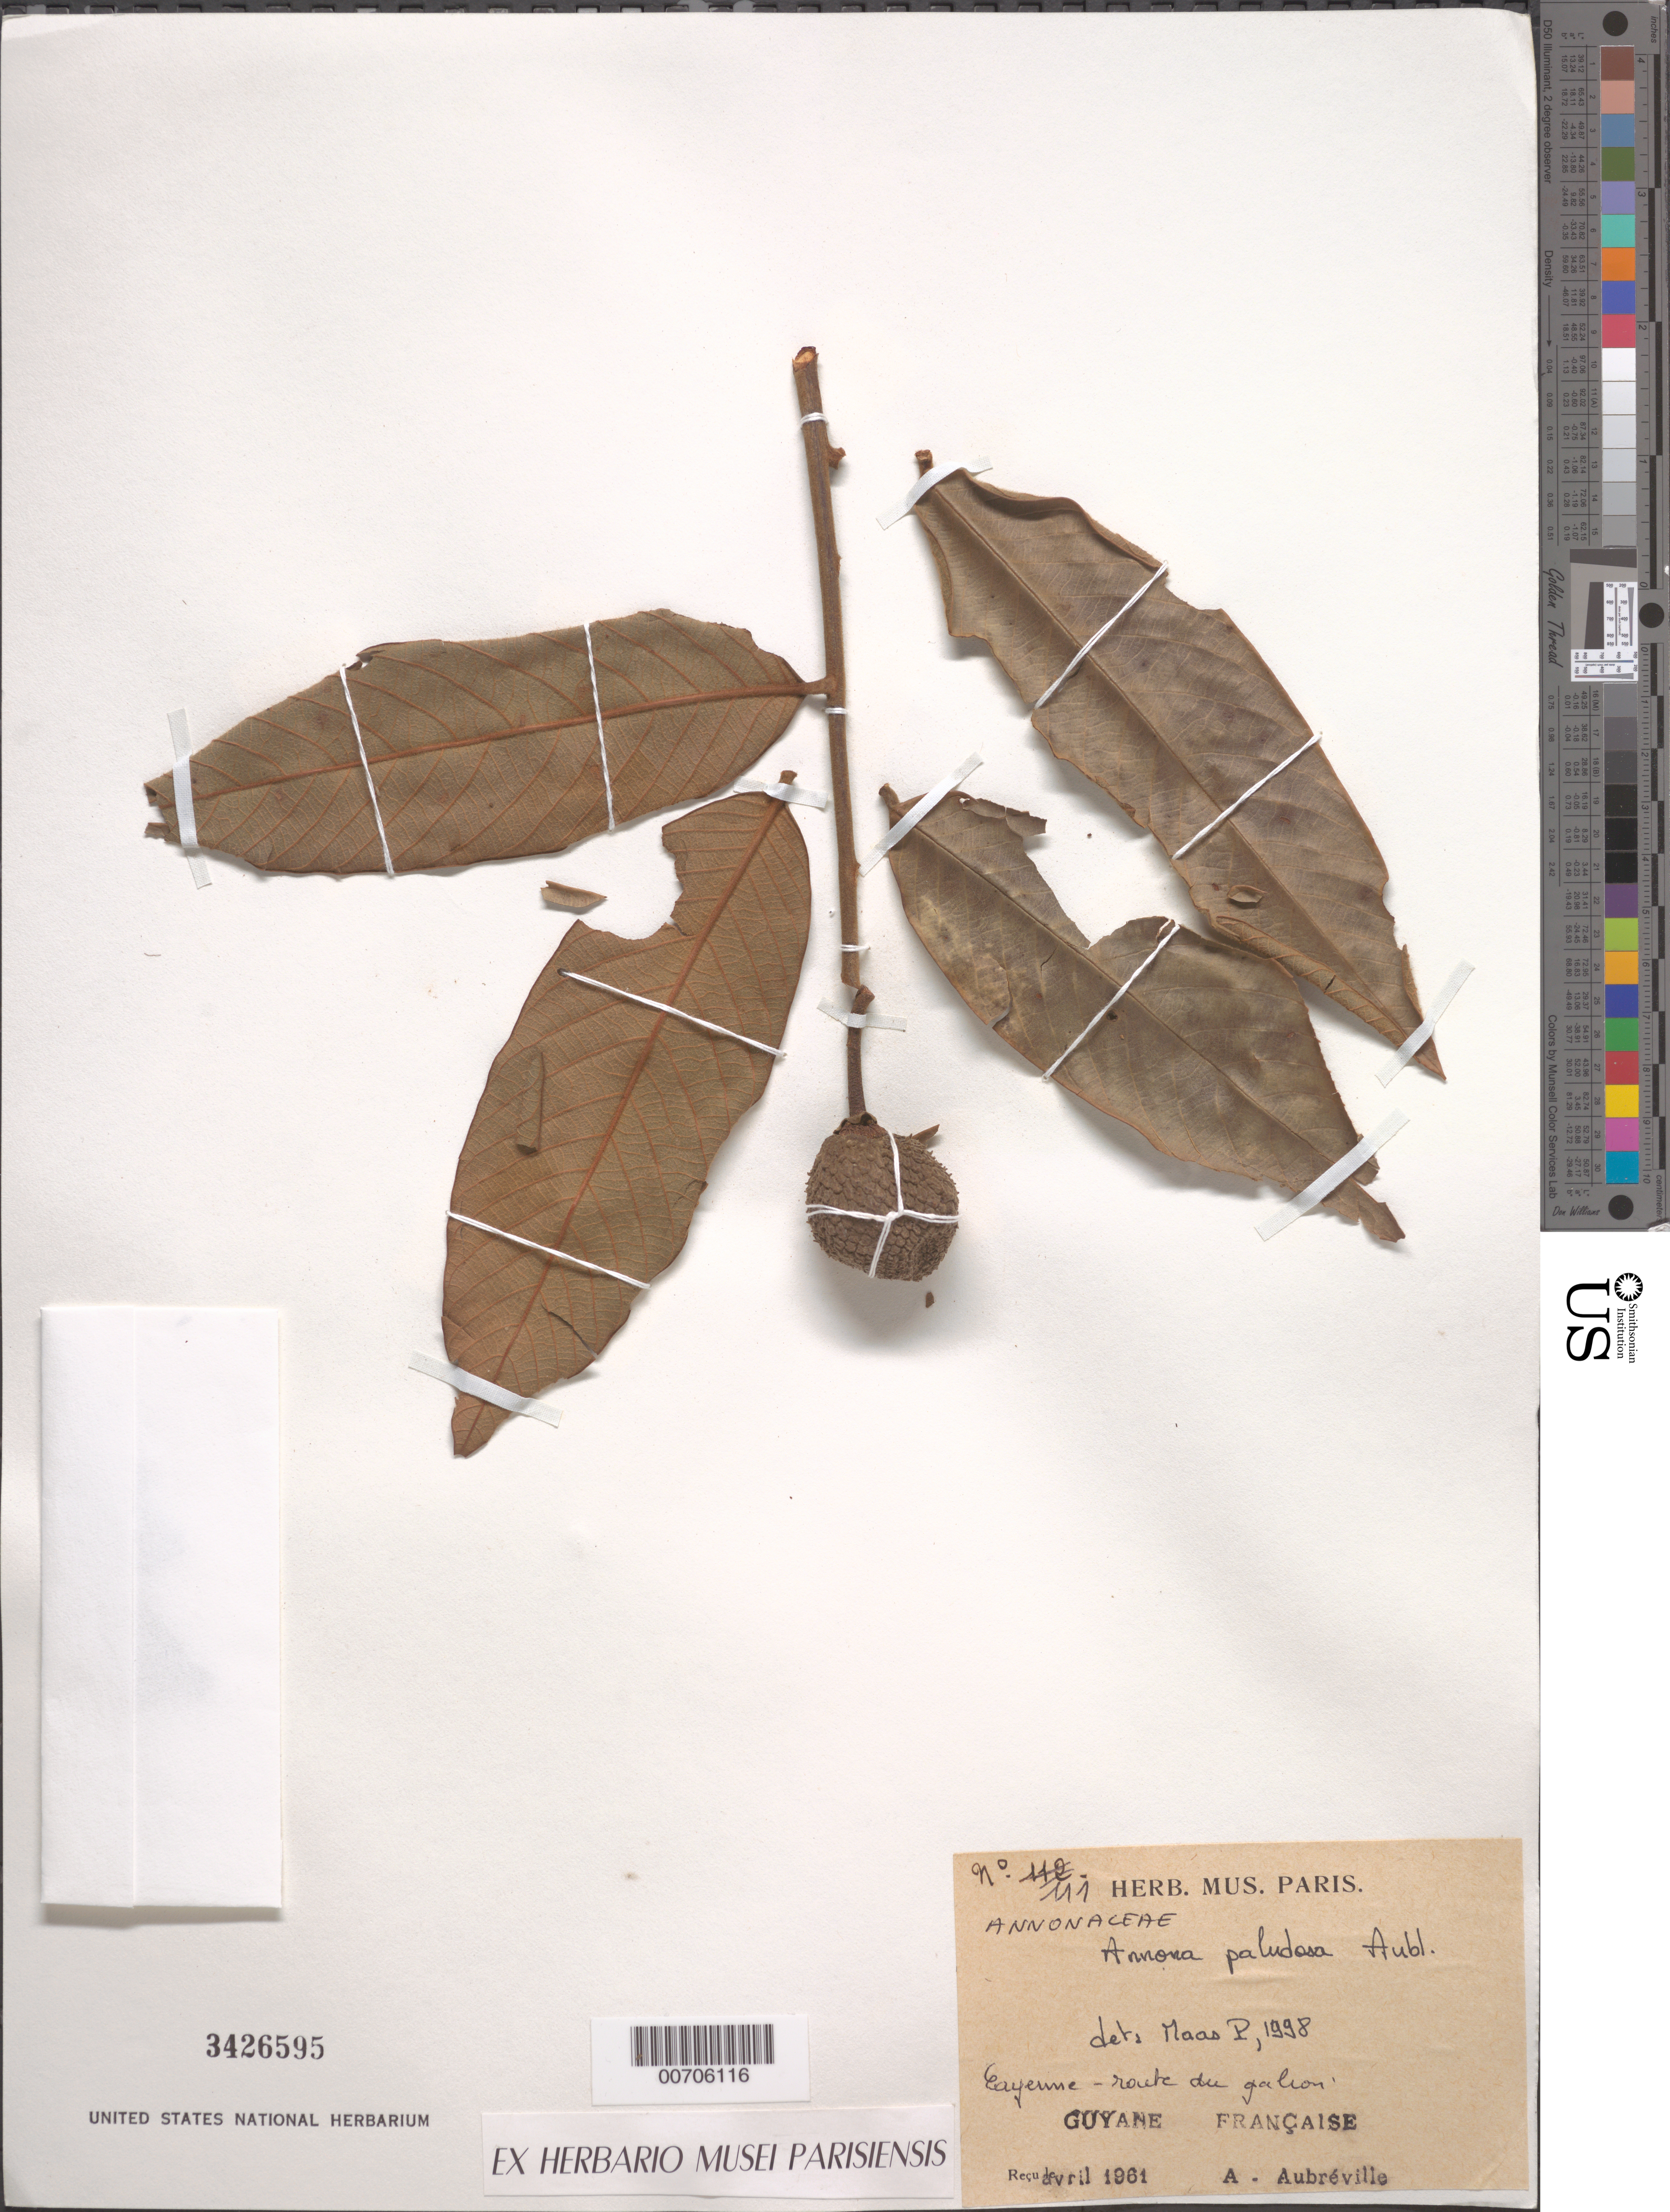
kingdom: Plantae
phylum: Tracheophyta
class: Magnoliopsida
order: Magnoliales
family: Annonaceae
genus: Annona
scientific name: Annona paludosa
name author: Aubl.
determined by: Maas, Paul J. M.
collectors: A. Aubréville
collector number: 111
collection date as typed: Apr-61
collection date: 1961-04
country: French Guiana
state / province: Cayenne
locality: Cayenne, Route du Galion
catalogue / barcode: US 3426595